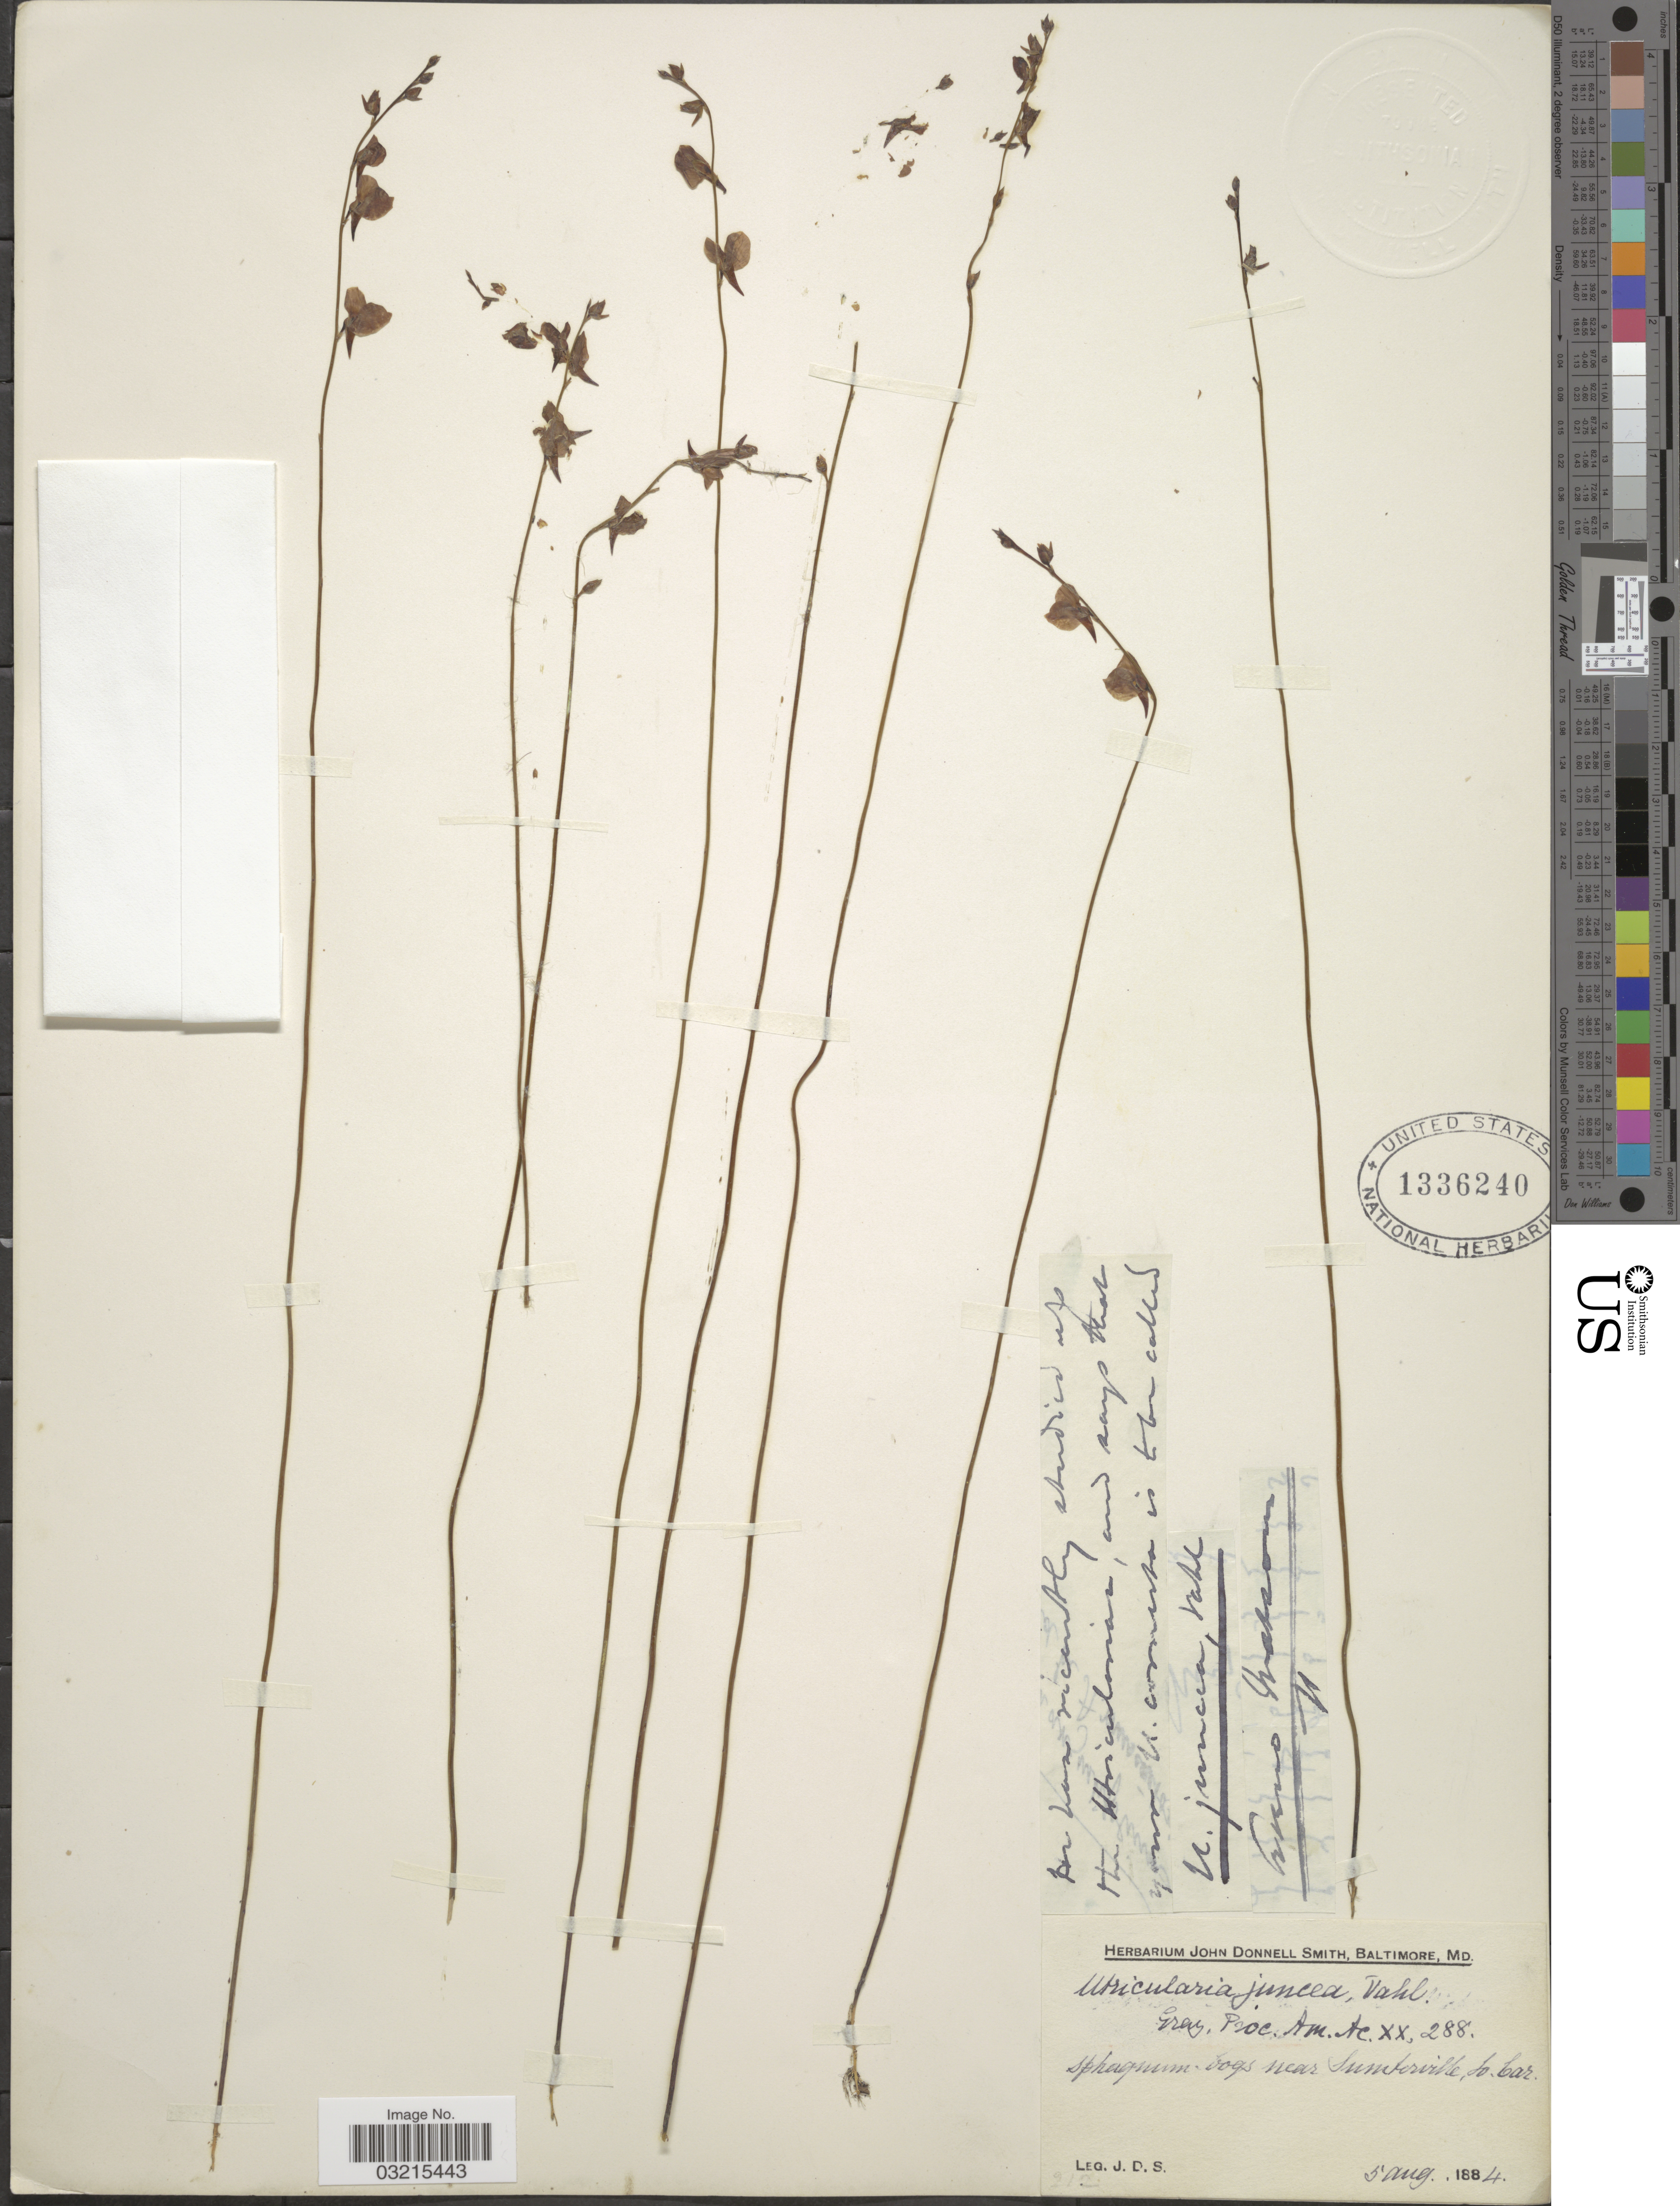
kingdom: Plantae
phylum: Tracheophyta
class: Magnoliopsida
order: Lamiales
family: Lentibulariaceae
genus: Utricularia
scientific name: Utricularia juncea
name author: Vahl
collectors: J. Donnell Smith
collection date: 1884-08-05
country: United States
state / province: South Carolina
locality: Sphagnum bogs near Sumterville, So. Car.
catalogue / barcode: US 1336240